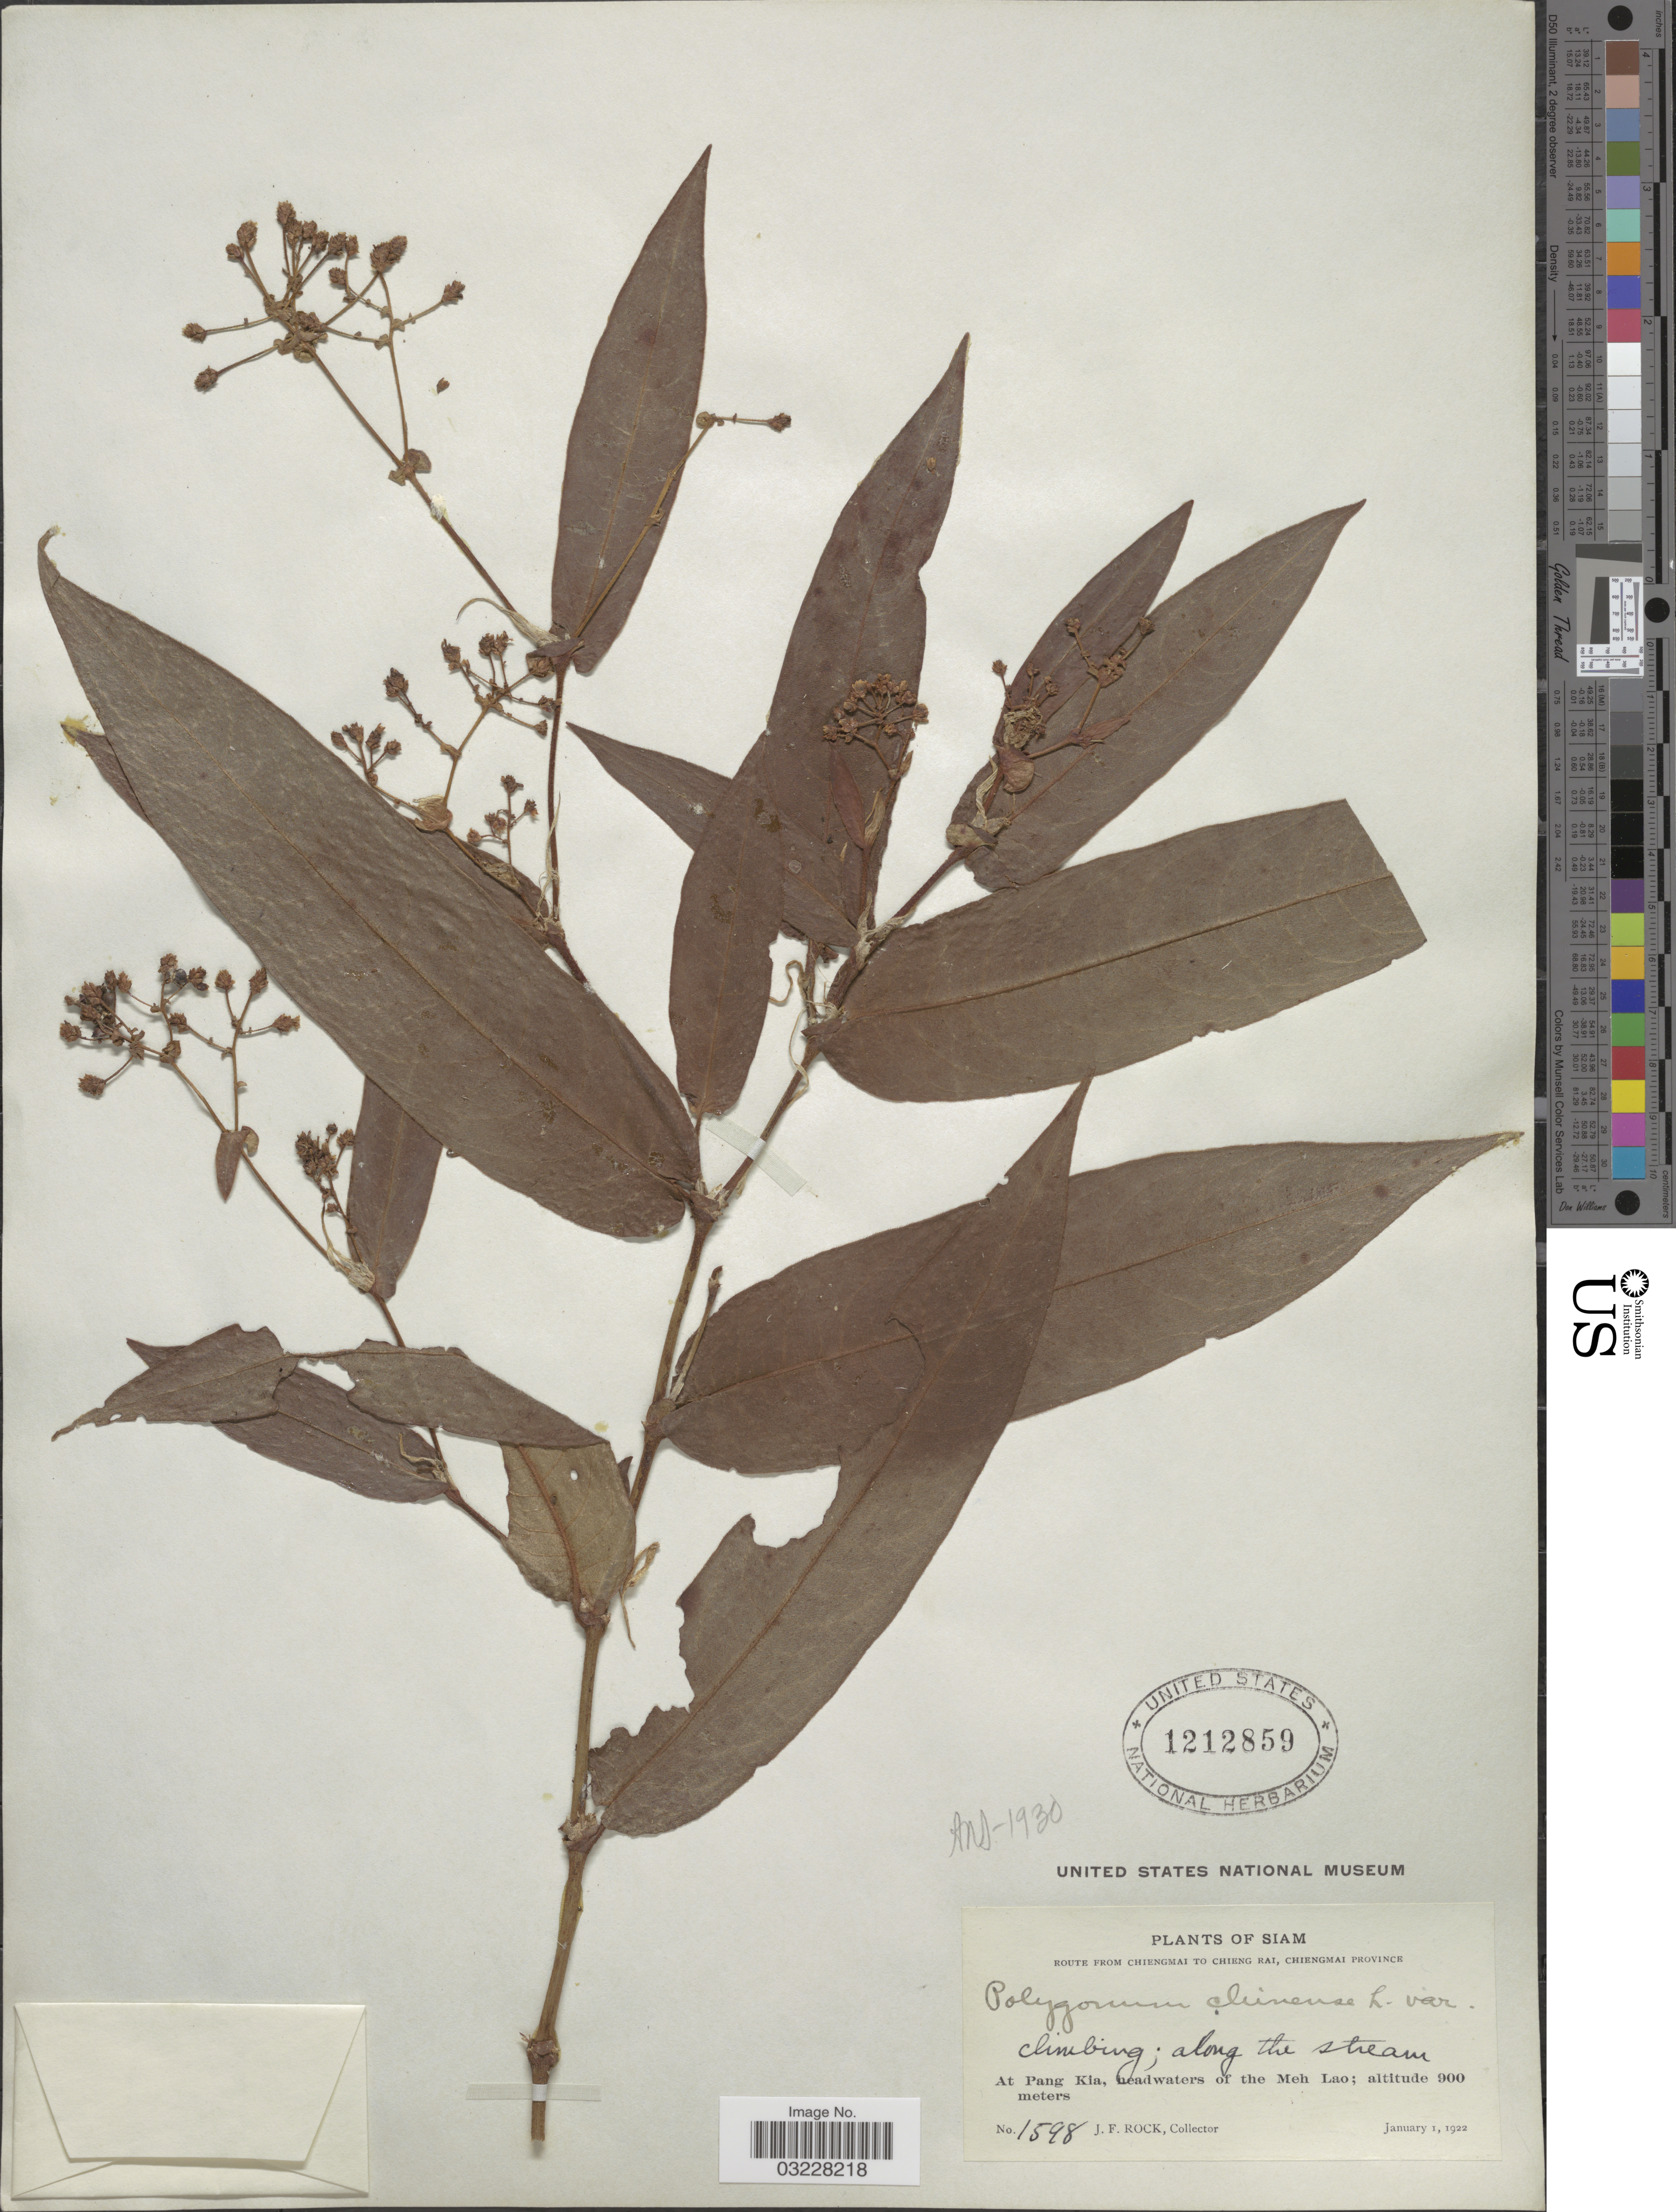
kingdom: Plantae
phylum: Tracheophyta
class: Magnoliopsida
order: Caryophyllales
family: Polygonaceae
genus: Polygonum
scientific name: Polygonum chinense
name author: L.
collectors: J. Rock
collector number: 1598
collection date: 1922-01-01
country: Thailand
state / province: Chiang Mai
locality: Siam. Route from Chiengmai to Chieng Rai, Chiengmai Province. At Pang Kia, headwaters of the Meh Lao.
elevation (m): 900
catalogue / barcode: US 1212859